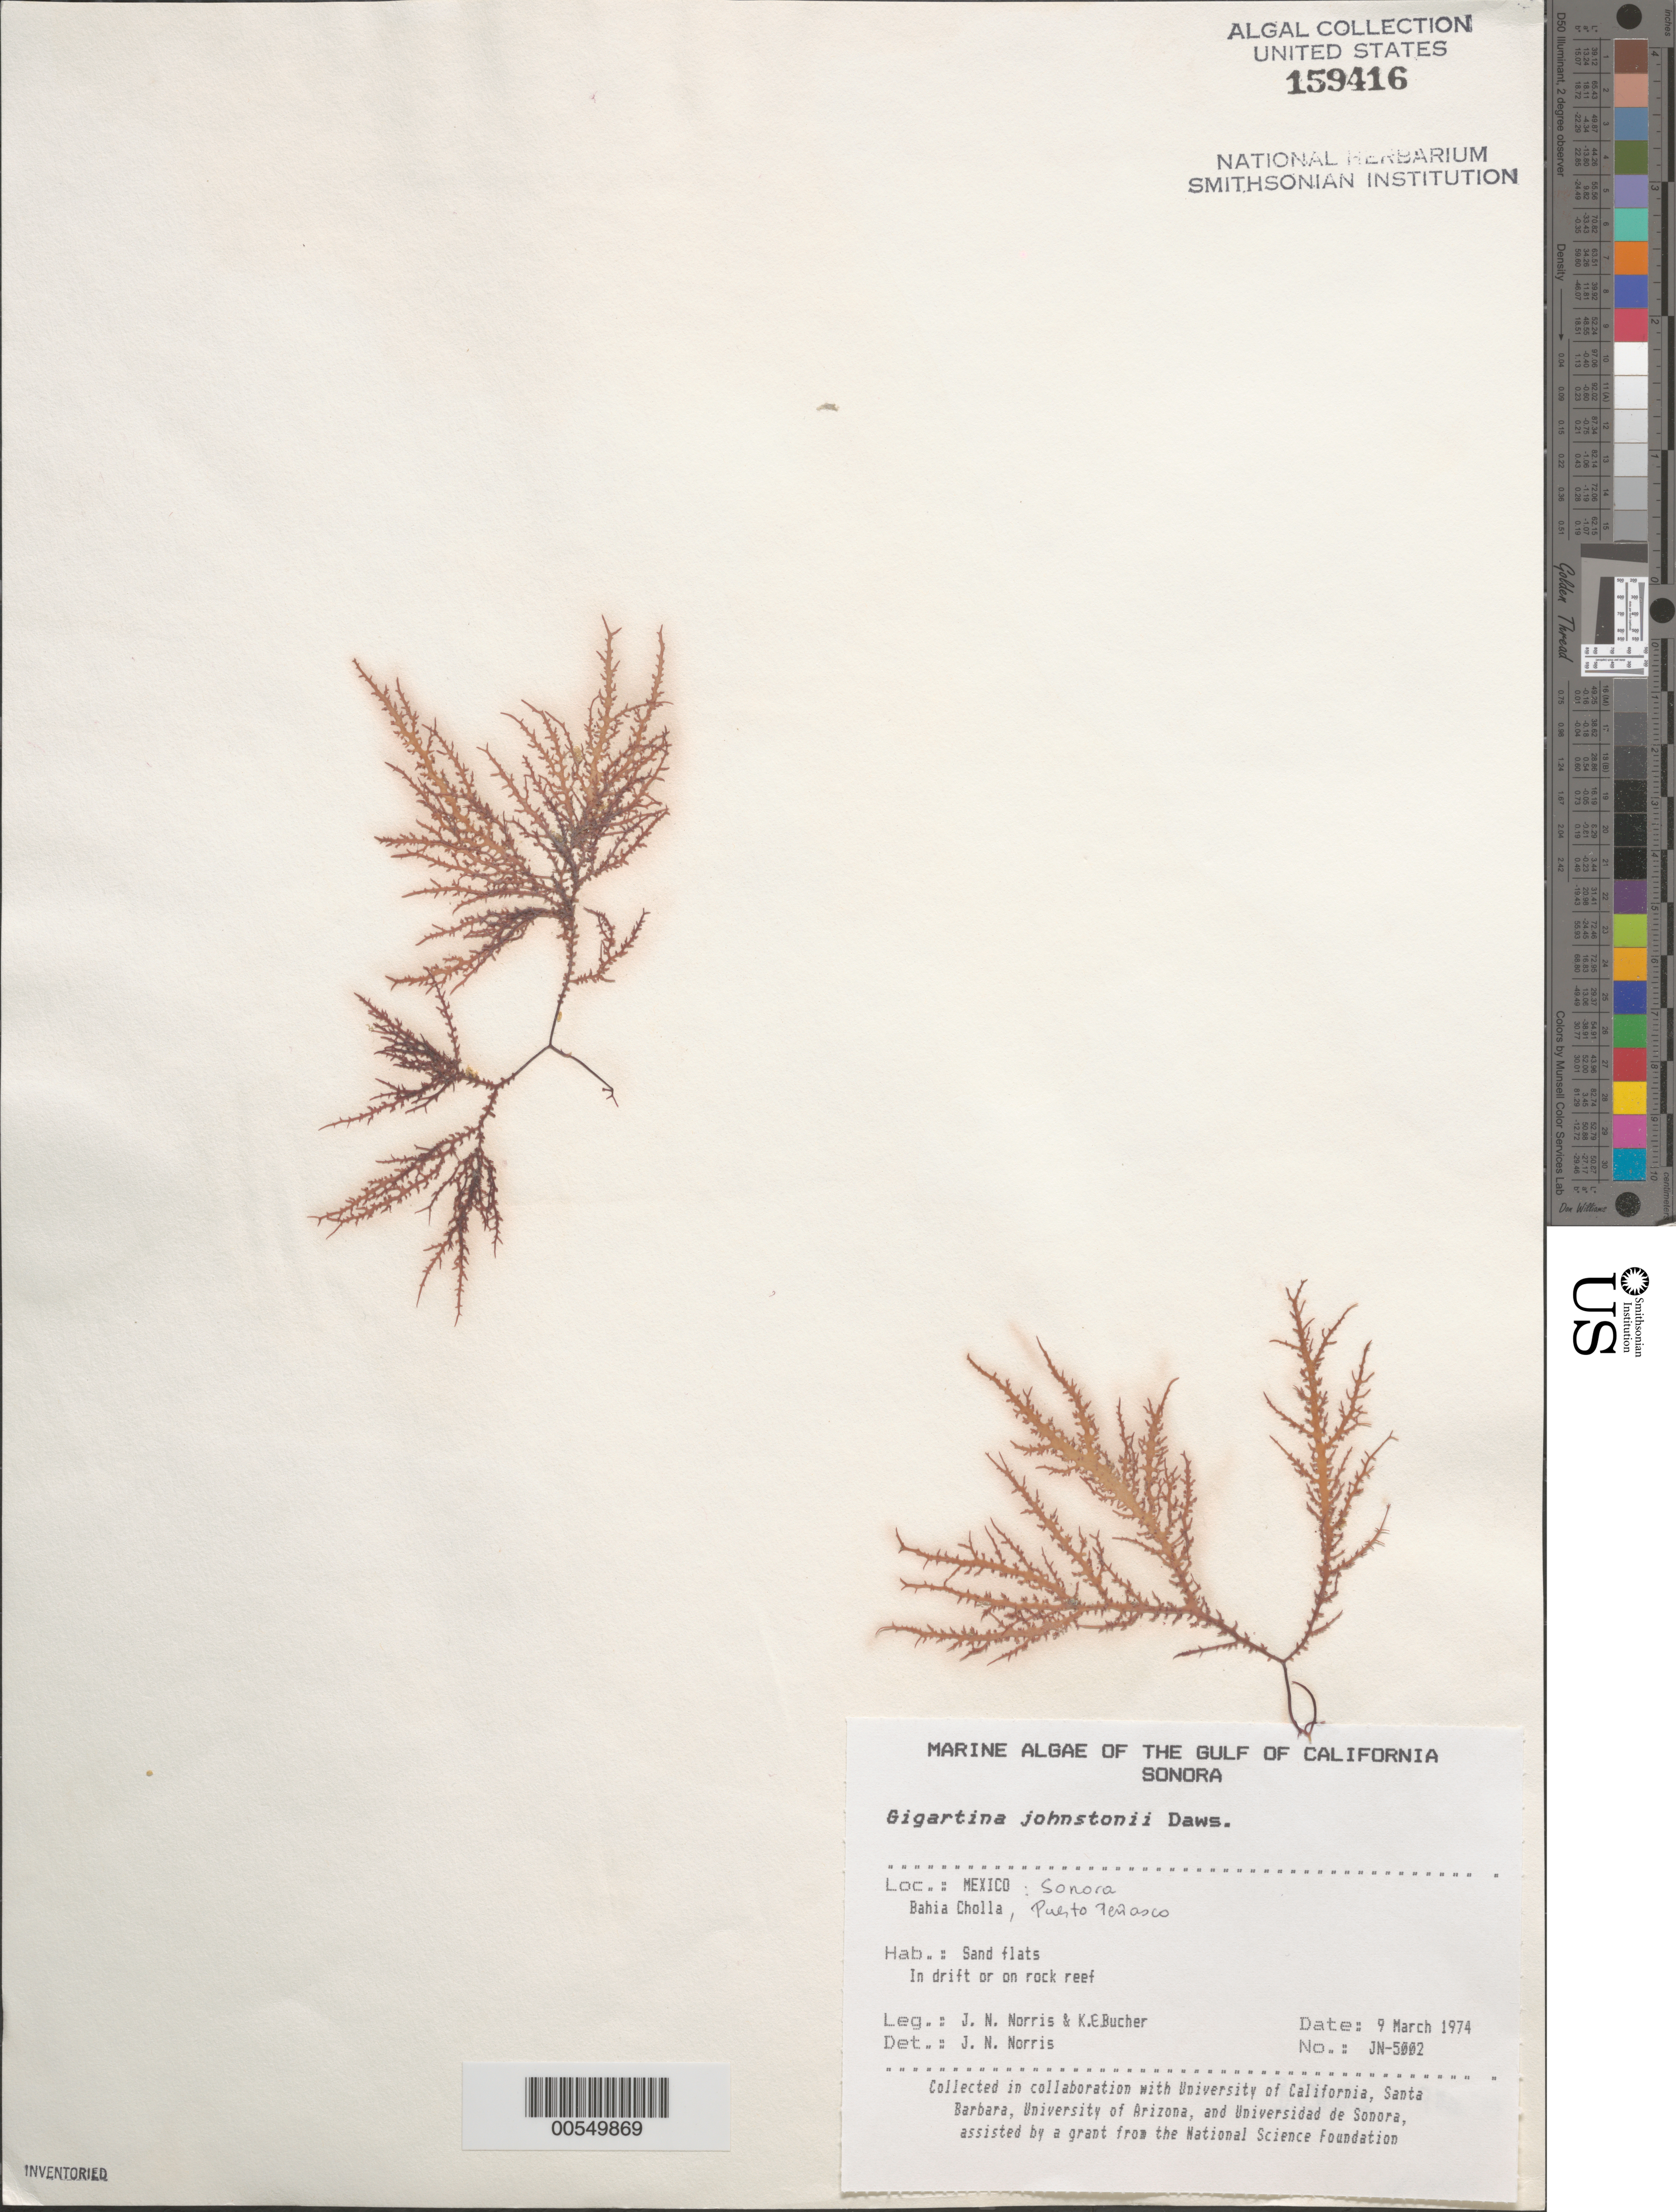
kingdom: Plantae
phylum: Rhodophyta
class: Florideophyceae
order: Gigartinales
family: Gigartinaceae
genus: Chondracanthus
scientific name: Chondracanthus squarrulosus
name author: (Setch. & N.L. Gardner) J.R. Hughey et al.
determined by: Algae name updating Project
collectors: J. N. Norris & K. E. Bucher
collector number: JN-5002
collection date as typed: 09 Mar 1974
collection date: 1974-03-09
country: Mexico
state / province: Sonora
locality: Bahia Cholla, Puerto Penasco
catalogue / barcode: US 159416